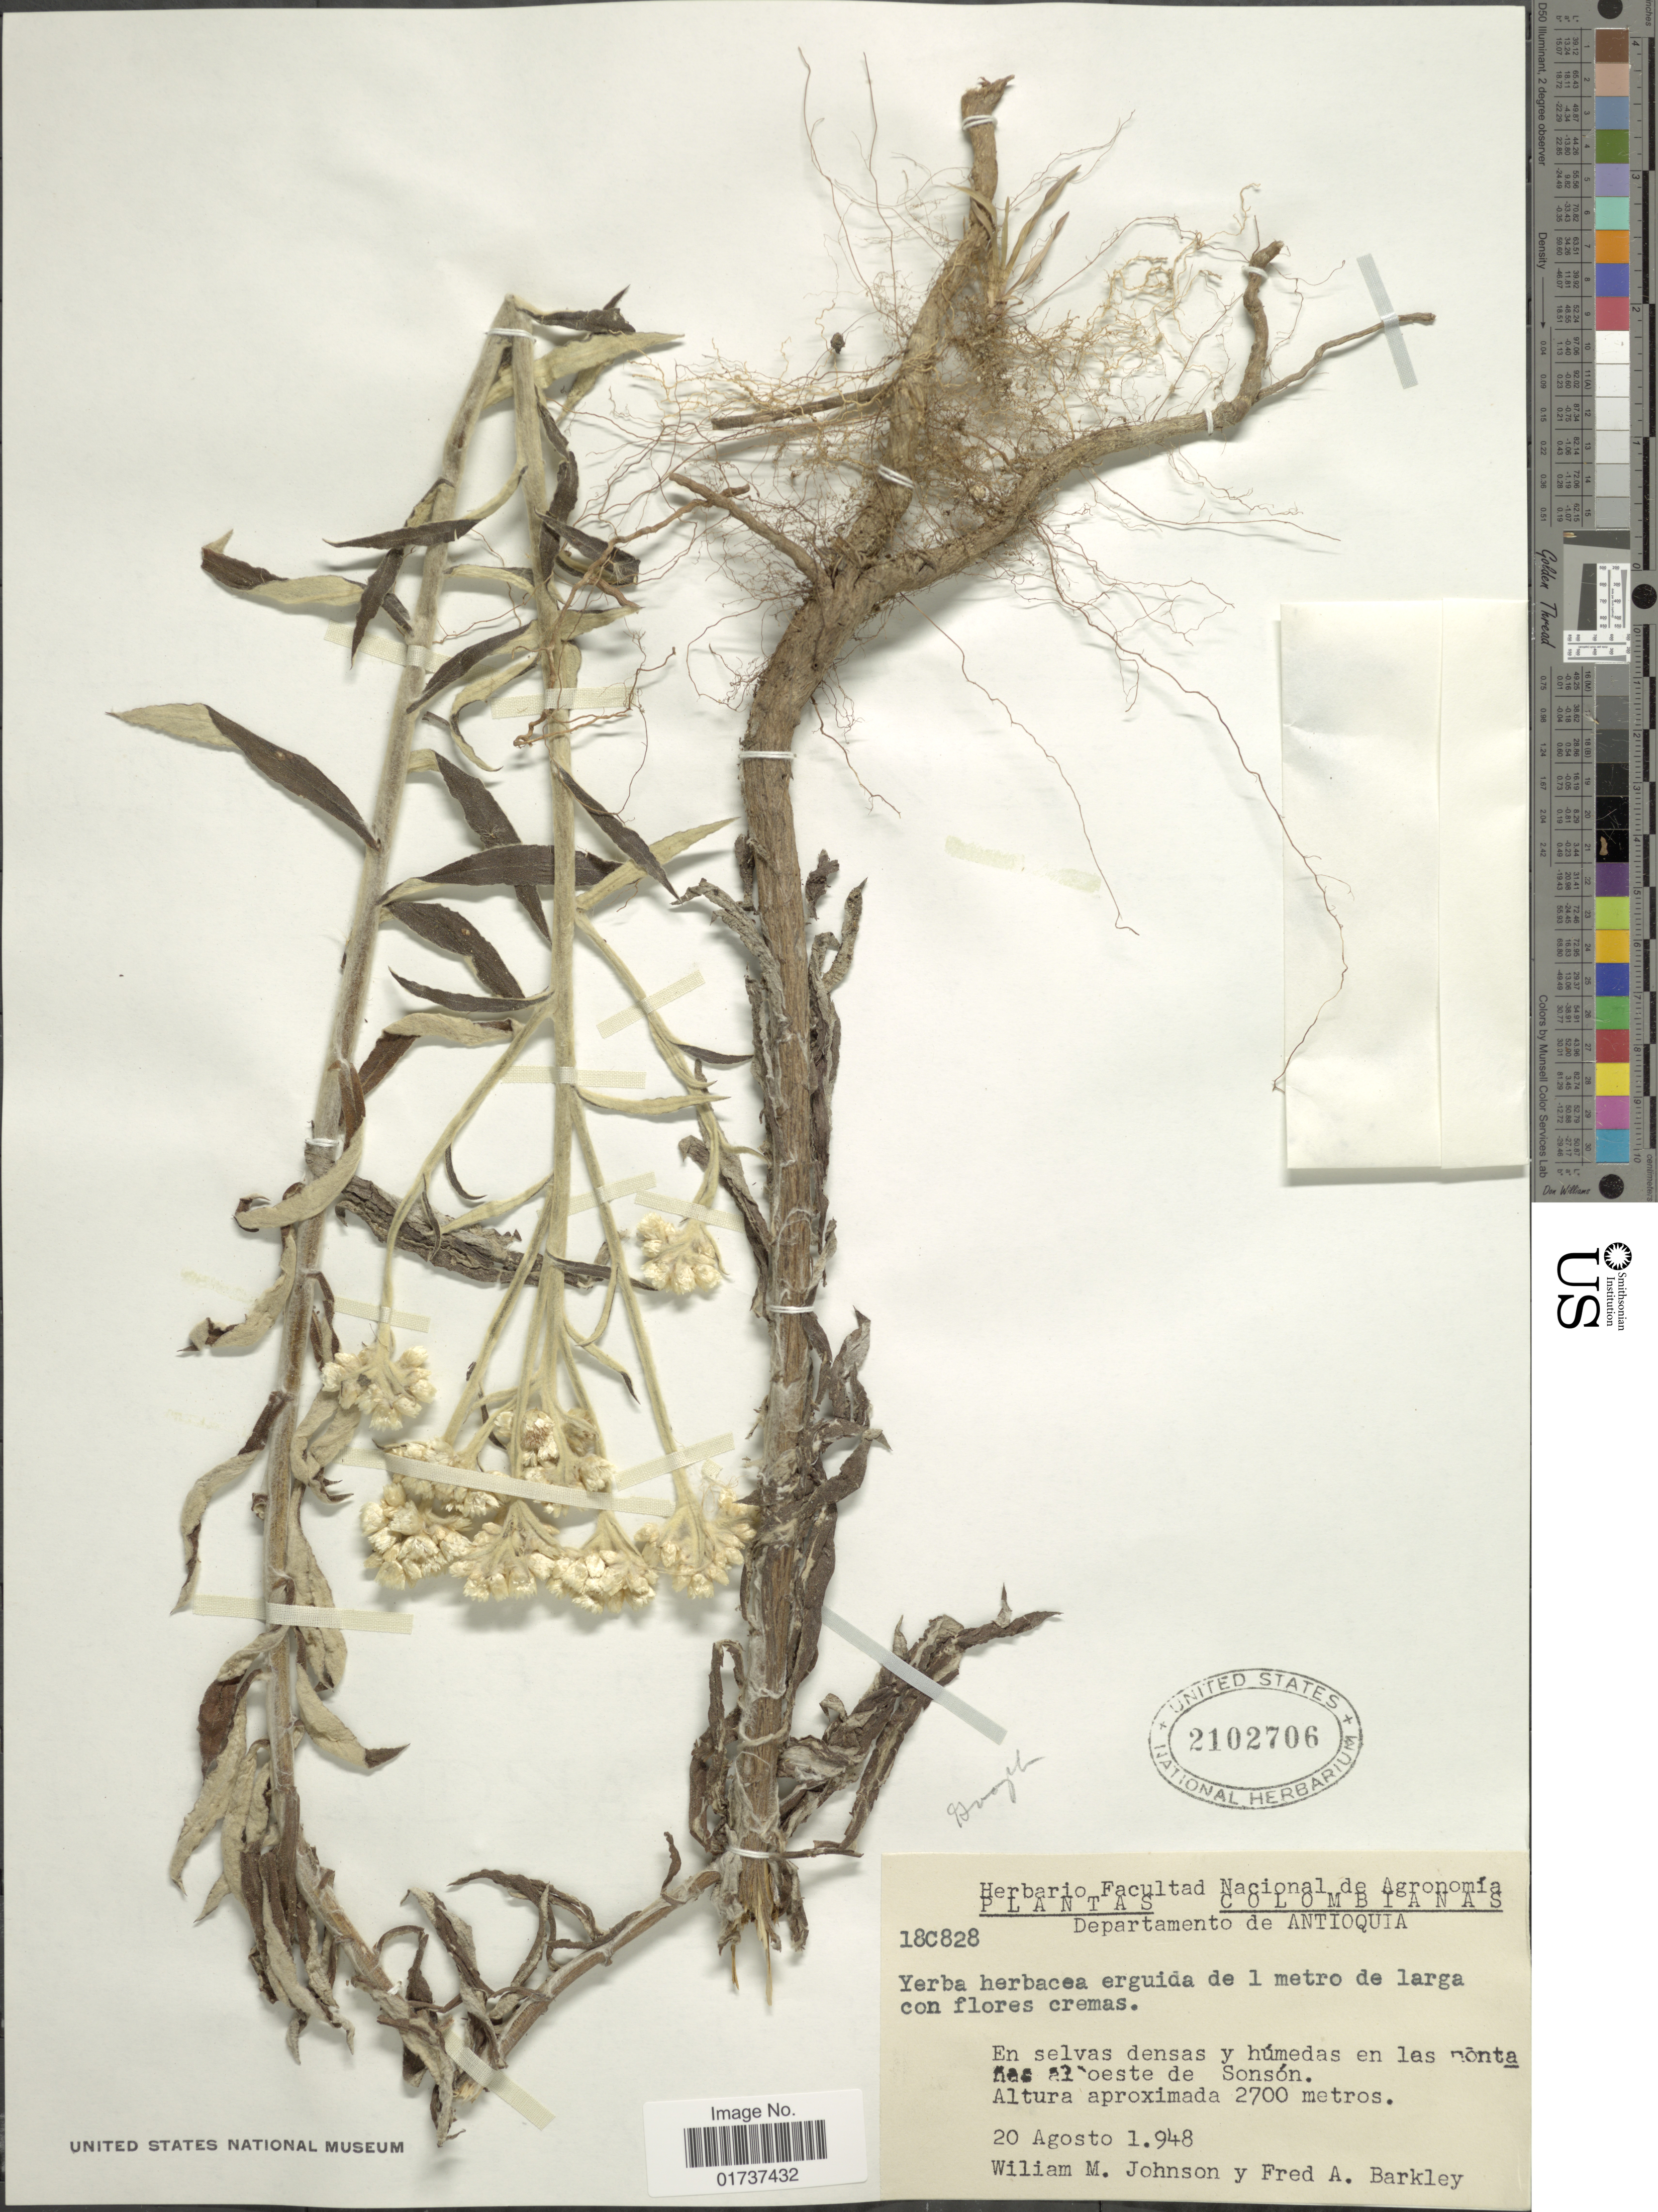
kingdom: Plantae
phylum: Tracheophyta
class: Magnoliopsida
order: Asterales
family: Asteraceae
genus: Gnaphalium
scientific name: Gnaphalium sp.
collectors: W. M. Johnson & F. A. Barkley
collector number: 18C828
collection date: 1949-08-20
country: Colombia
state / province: Antioquia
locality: Departamento de Antioquia, En selvas densas y húmedas en las nontanas al oeste de Sonsón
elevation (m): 2700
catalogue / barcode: US 2102706